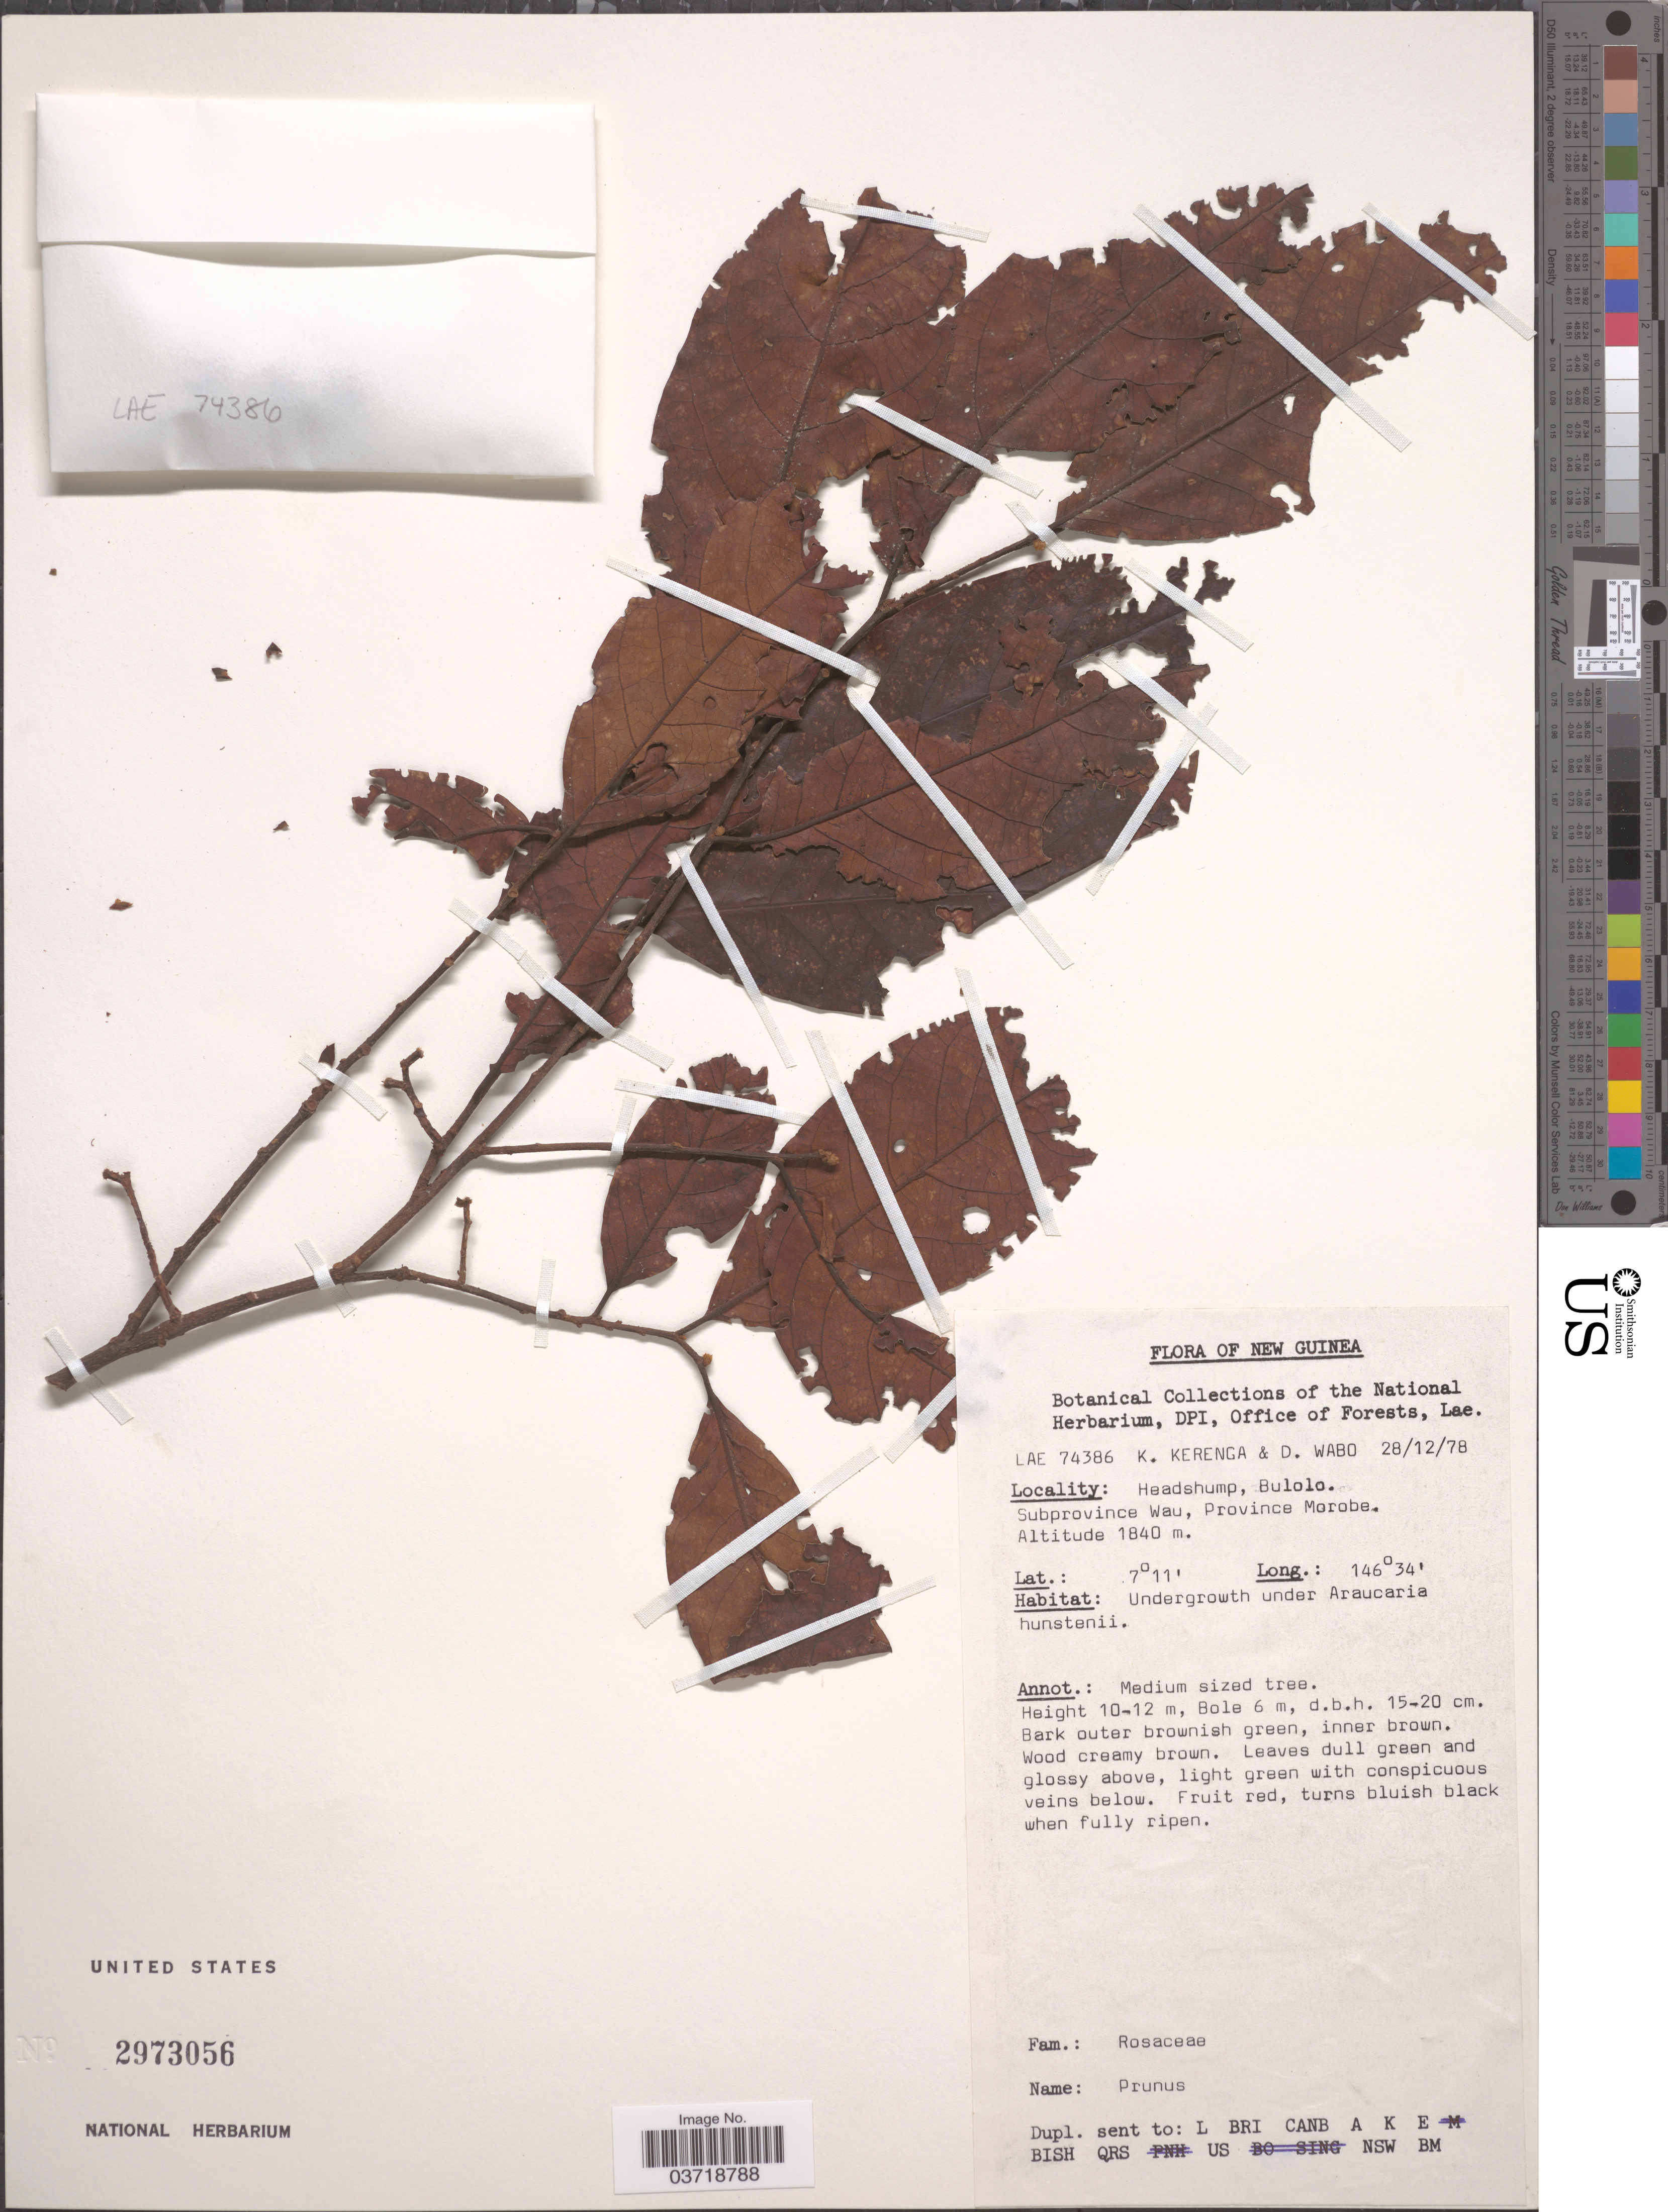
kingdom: Plantae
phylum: Tracheophyta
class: Magnoliopsida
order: Rosales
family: Rosaceae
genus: Prunus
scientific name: Prunus sp.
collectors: K. Kerenga & D. Wabo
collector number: LAE 74386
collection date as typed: Transcribed d/m/y: 28/12/78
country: Papua New Guinea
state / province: Morobe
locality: New Guinea. Headshump, Bulolo. Subprovince Wau.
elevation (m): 1840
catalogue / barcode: US 2973056